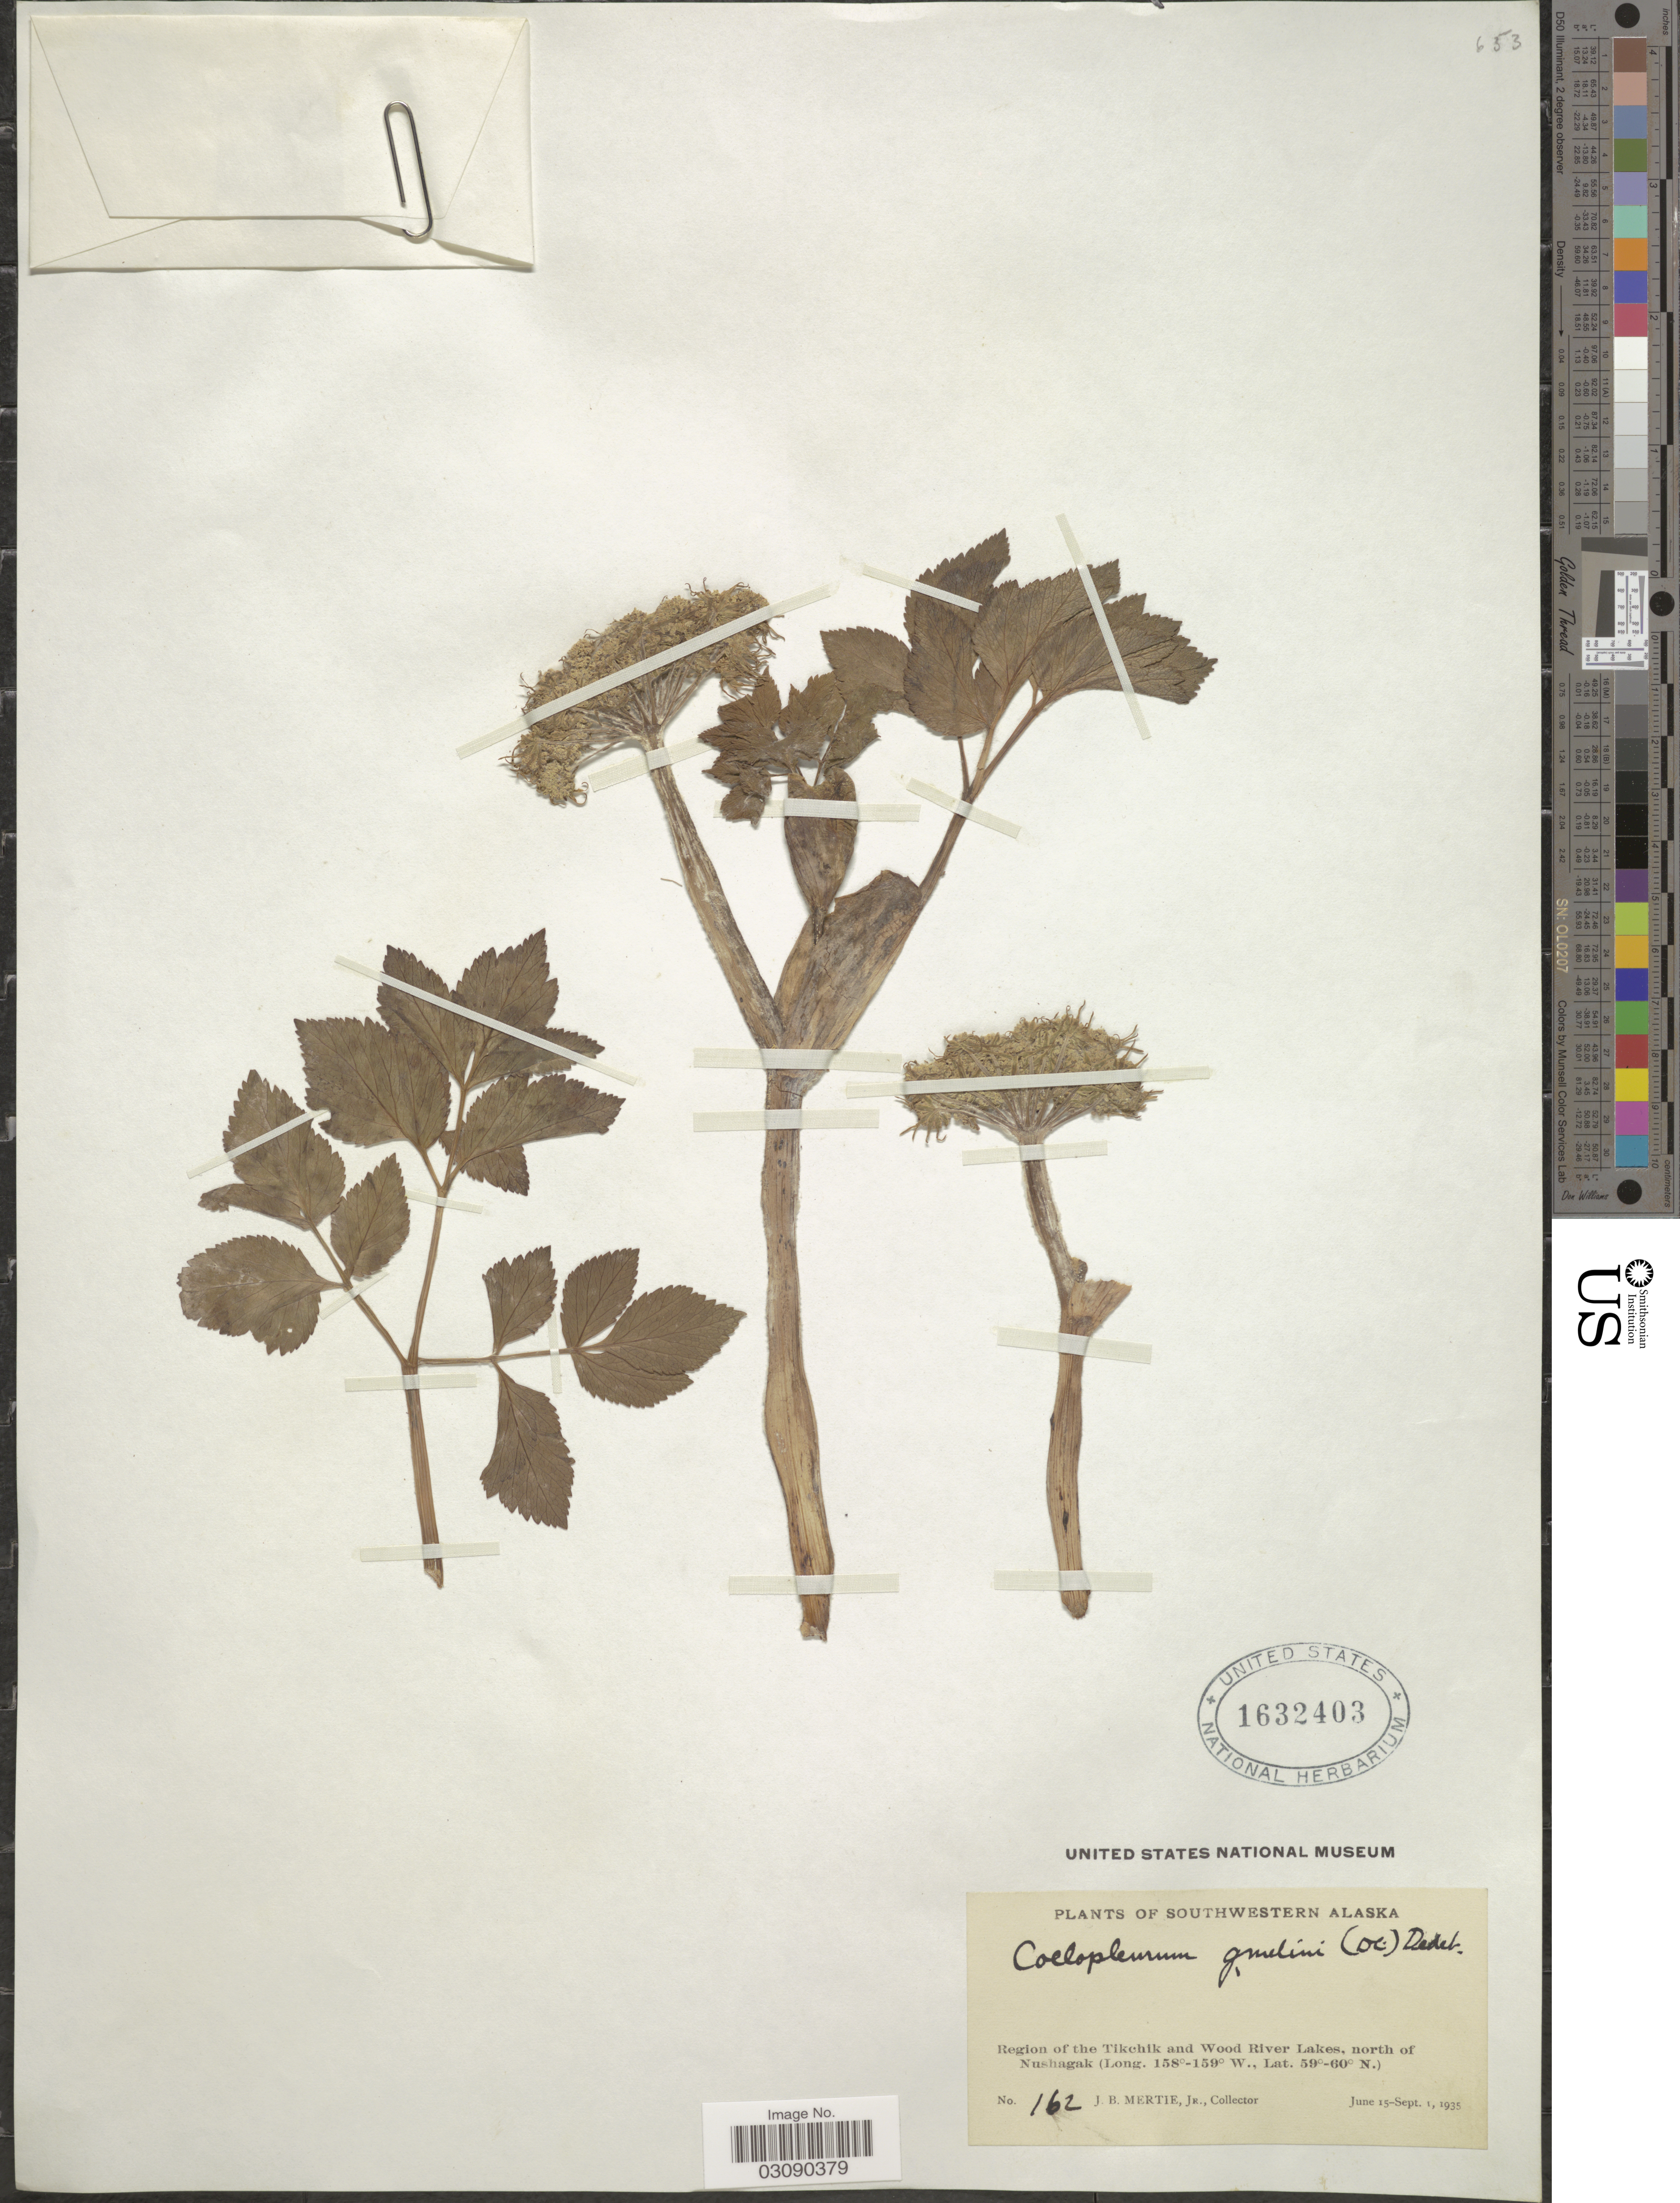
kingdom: Plantae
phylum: Tracheophyta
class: Magnoliopsida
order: Apiales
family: Apiaceae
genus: Angelica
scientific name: Angelica lucida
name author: L.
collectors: J. Mertie Jr.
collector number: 162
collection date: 1935-06-15/1935-09-01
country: United States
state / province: Alaska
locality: Southwestern Alaska, Region of the Tikchik and Wood River Lakes, north of Nushagak.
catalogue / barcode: US 1632403